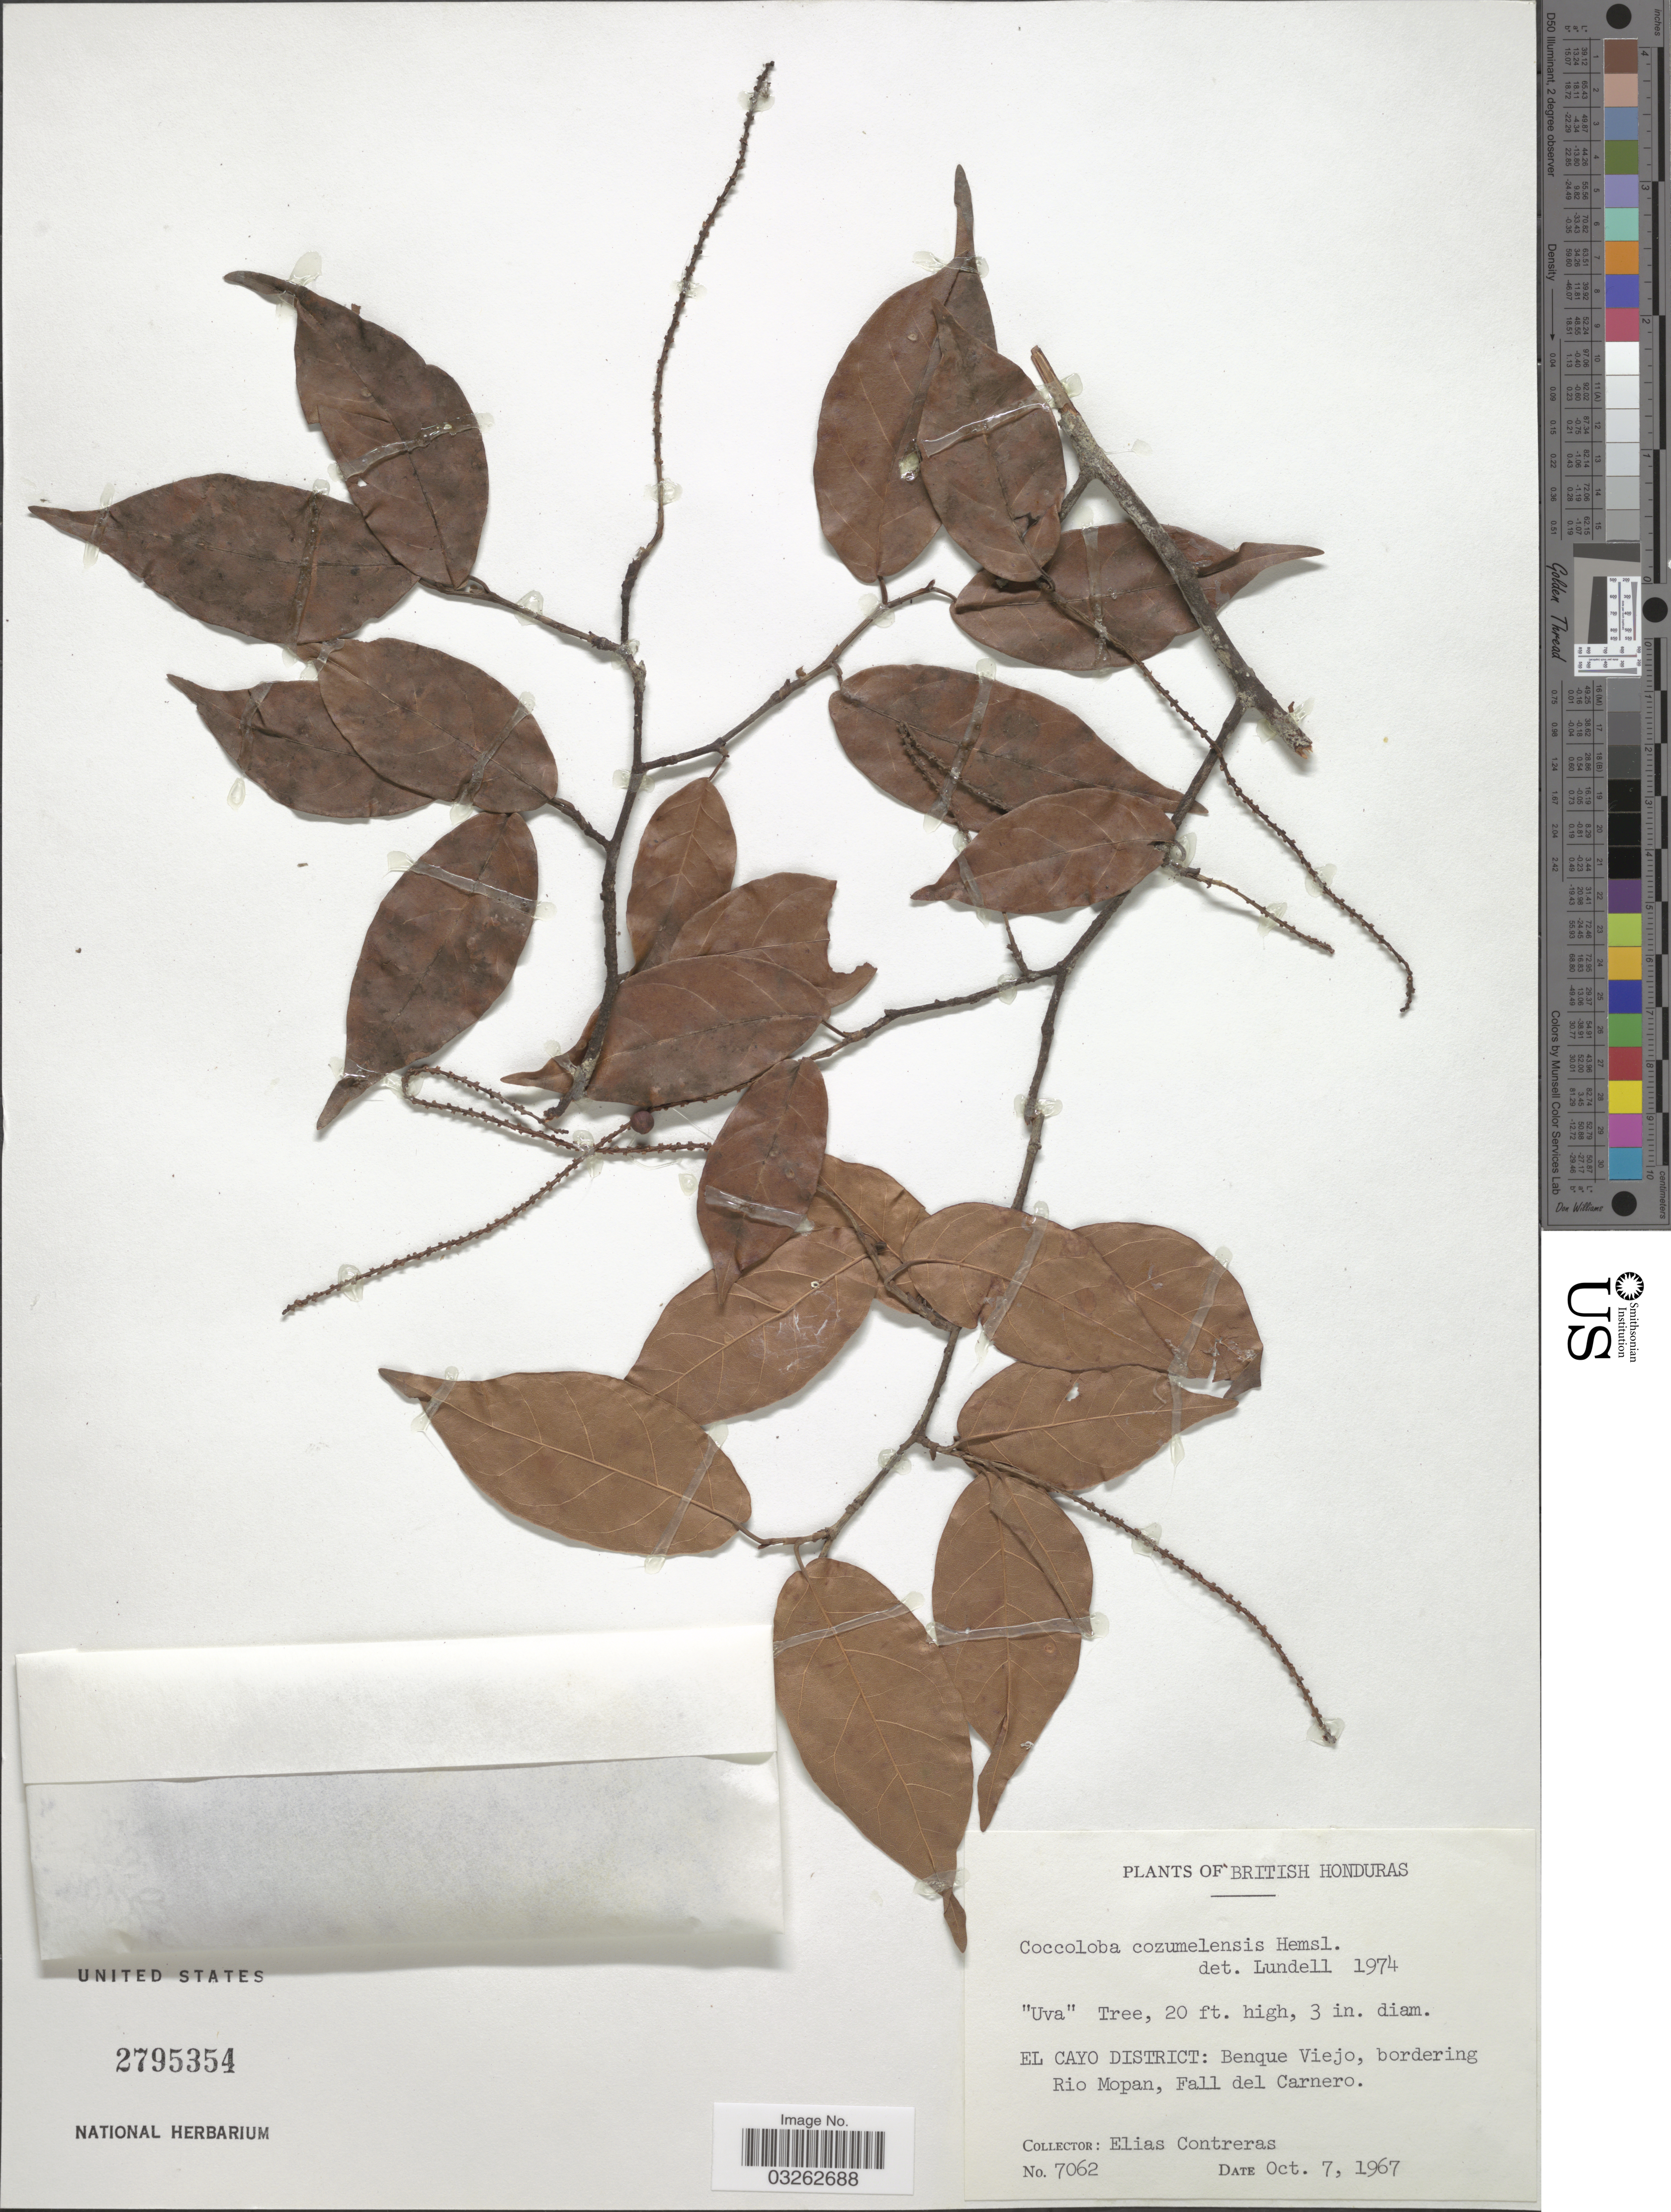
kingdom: Plantae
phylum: Tracheophyta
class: Magnoliopsida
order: Caryophyllales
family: Polygonaceae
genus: Coccoloba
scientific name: Coccoloba cozumelensis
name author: Hemsl.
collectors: E. Contreras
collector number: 7062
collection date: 1967-10-07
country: Belize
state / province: Cayo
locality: British Honduras. El Cayo District: Benque Viejo, bordering Rio Mopan, Fall del Carnero.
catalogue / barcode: US 2795354